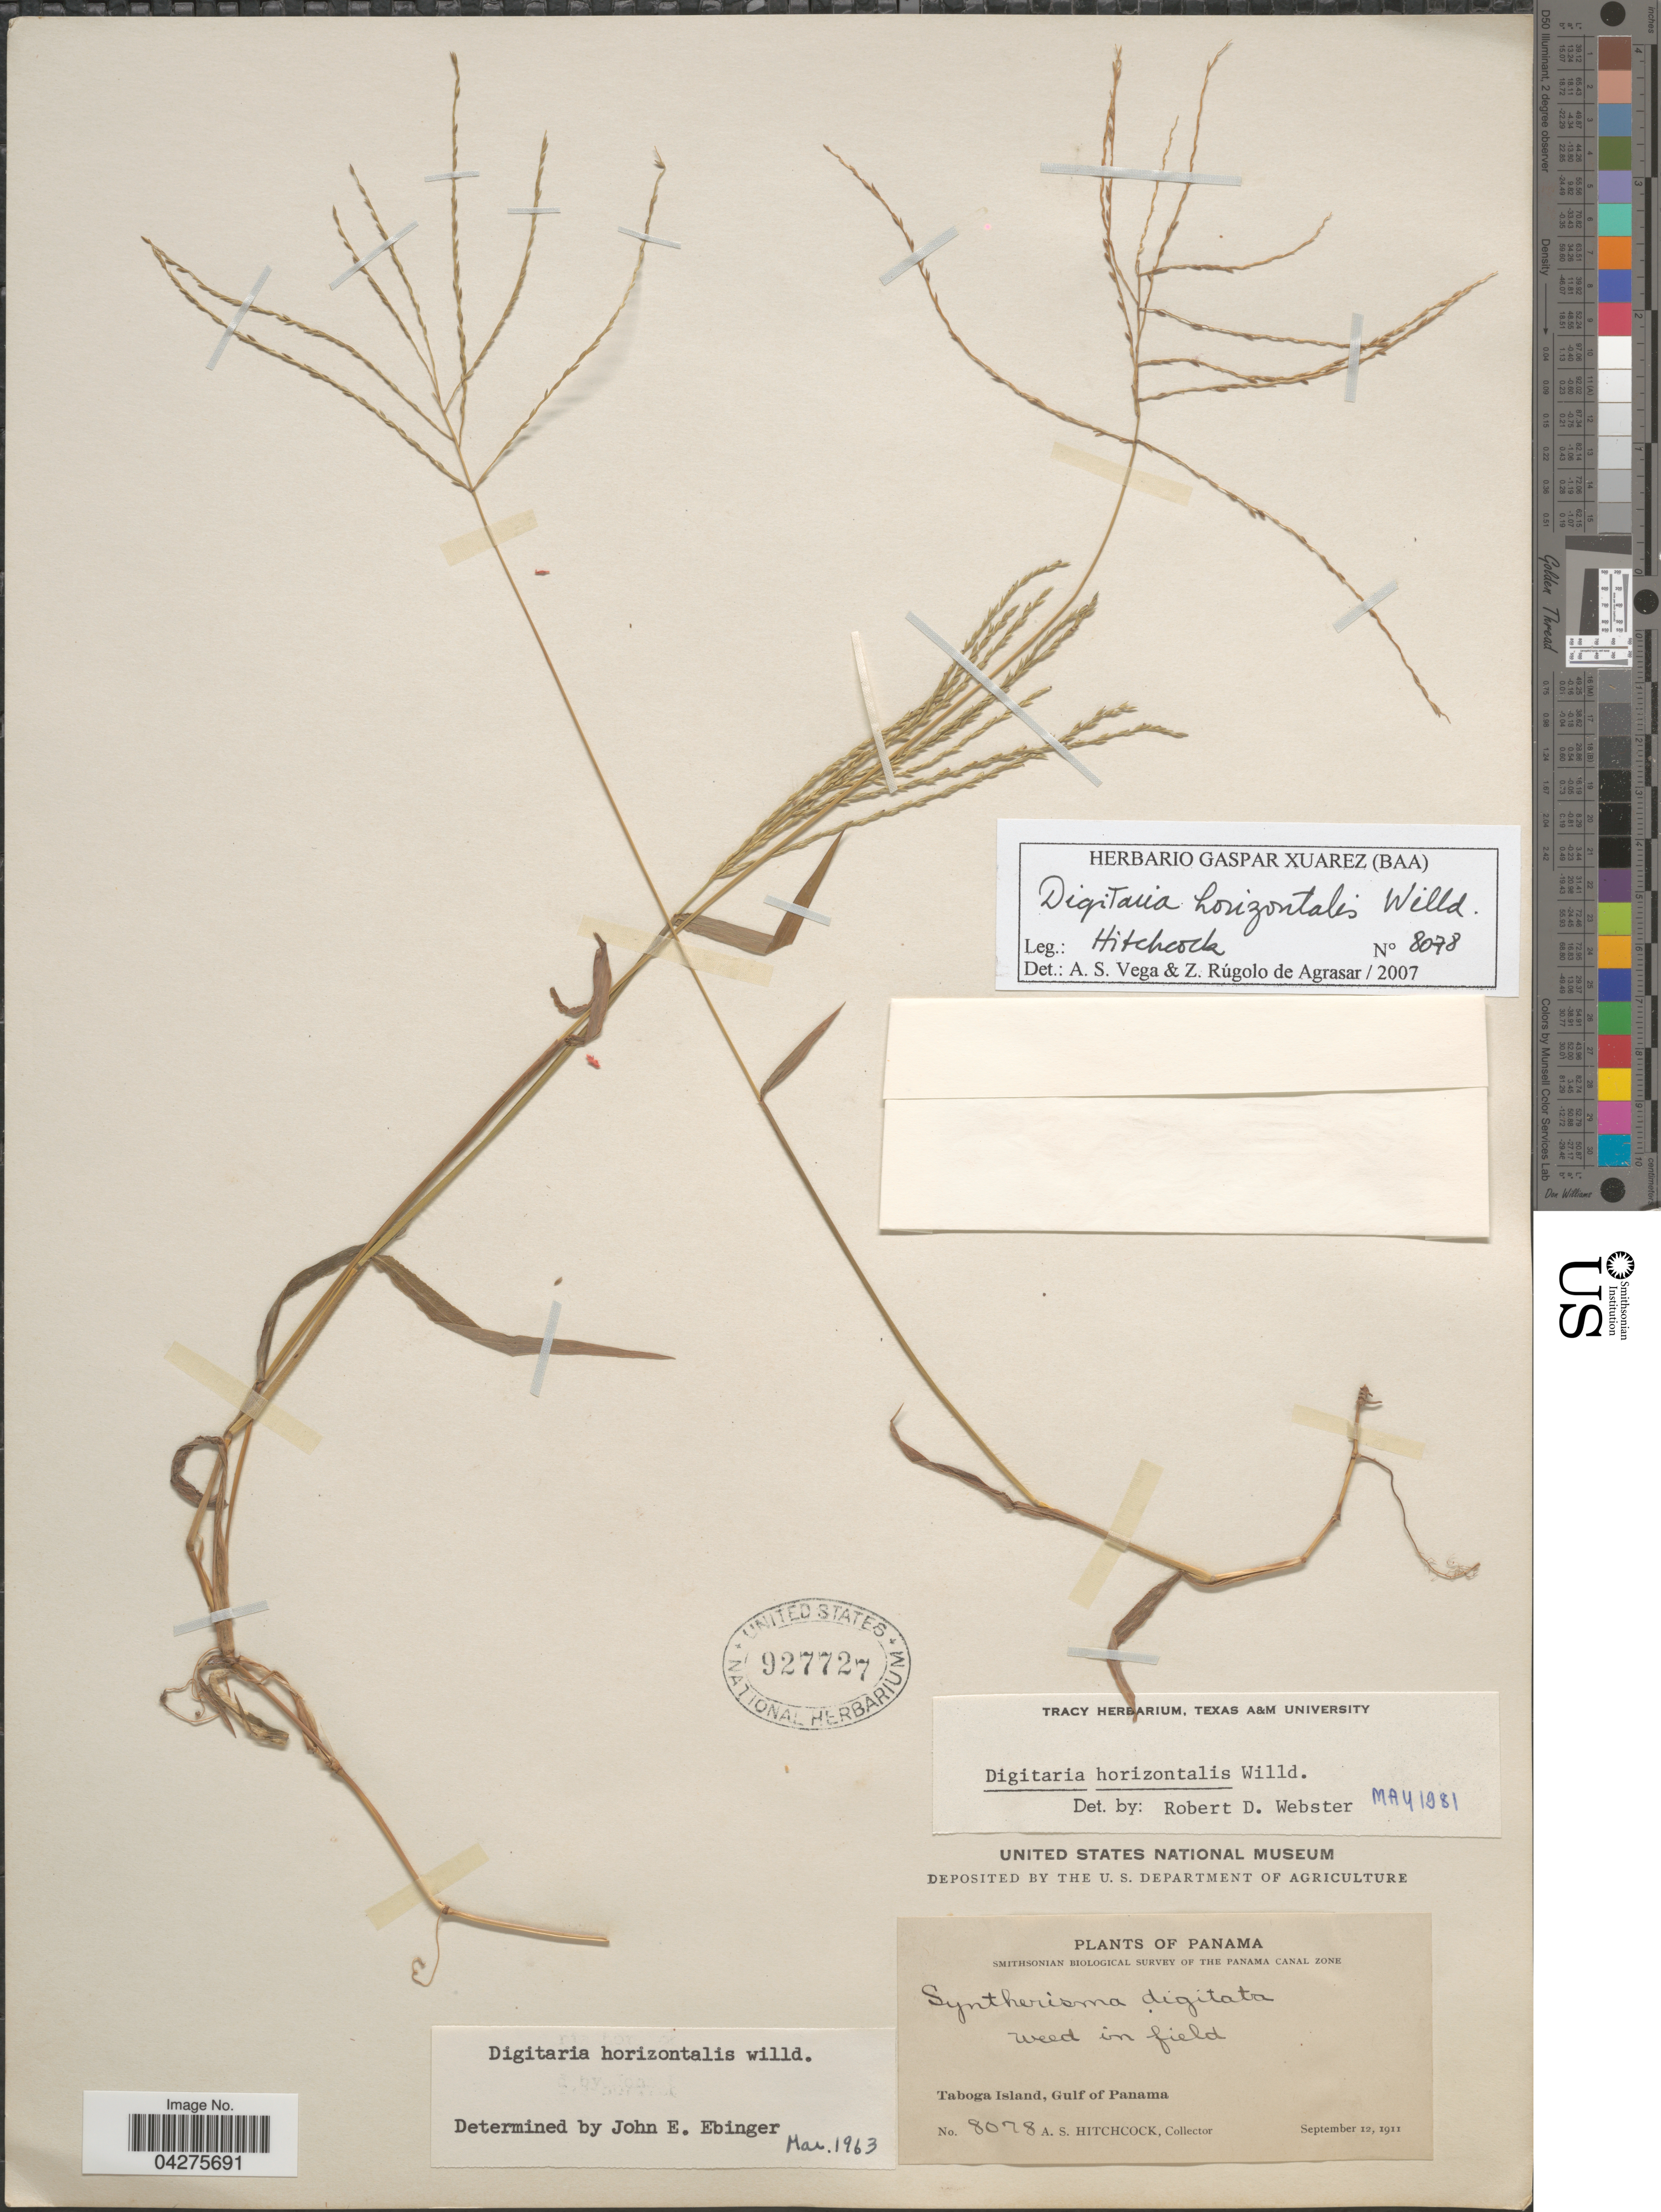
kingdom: Plantae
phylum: Tracheophyta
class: Liliopsida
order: Poales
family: Poaceae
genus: Digitaria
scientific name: Digitaria horizontalis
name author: Willd.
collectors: A. S. Hitchcock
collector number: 8078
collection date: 1911-09-12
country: Panama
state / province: Panamá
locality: Smithsonian Biological Survey of the Panama Canal Zone. Taboga Island, Gulf of Panama.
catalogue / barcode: US 927727